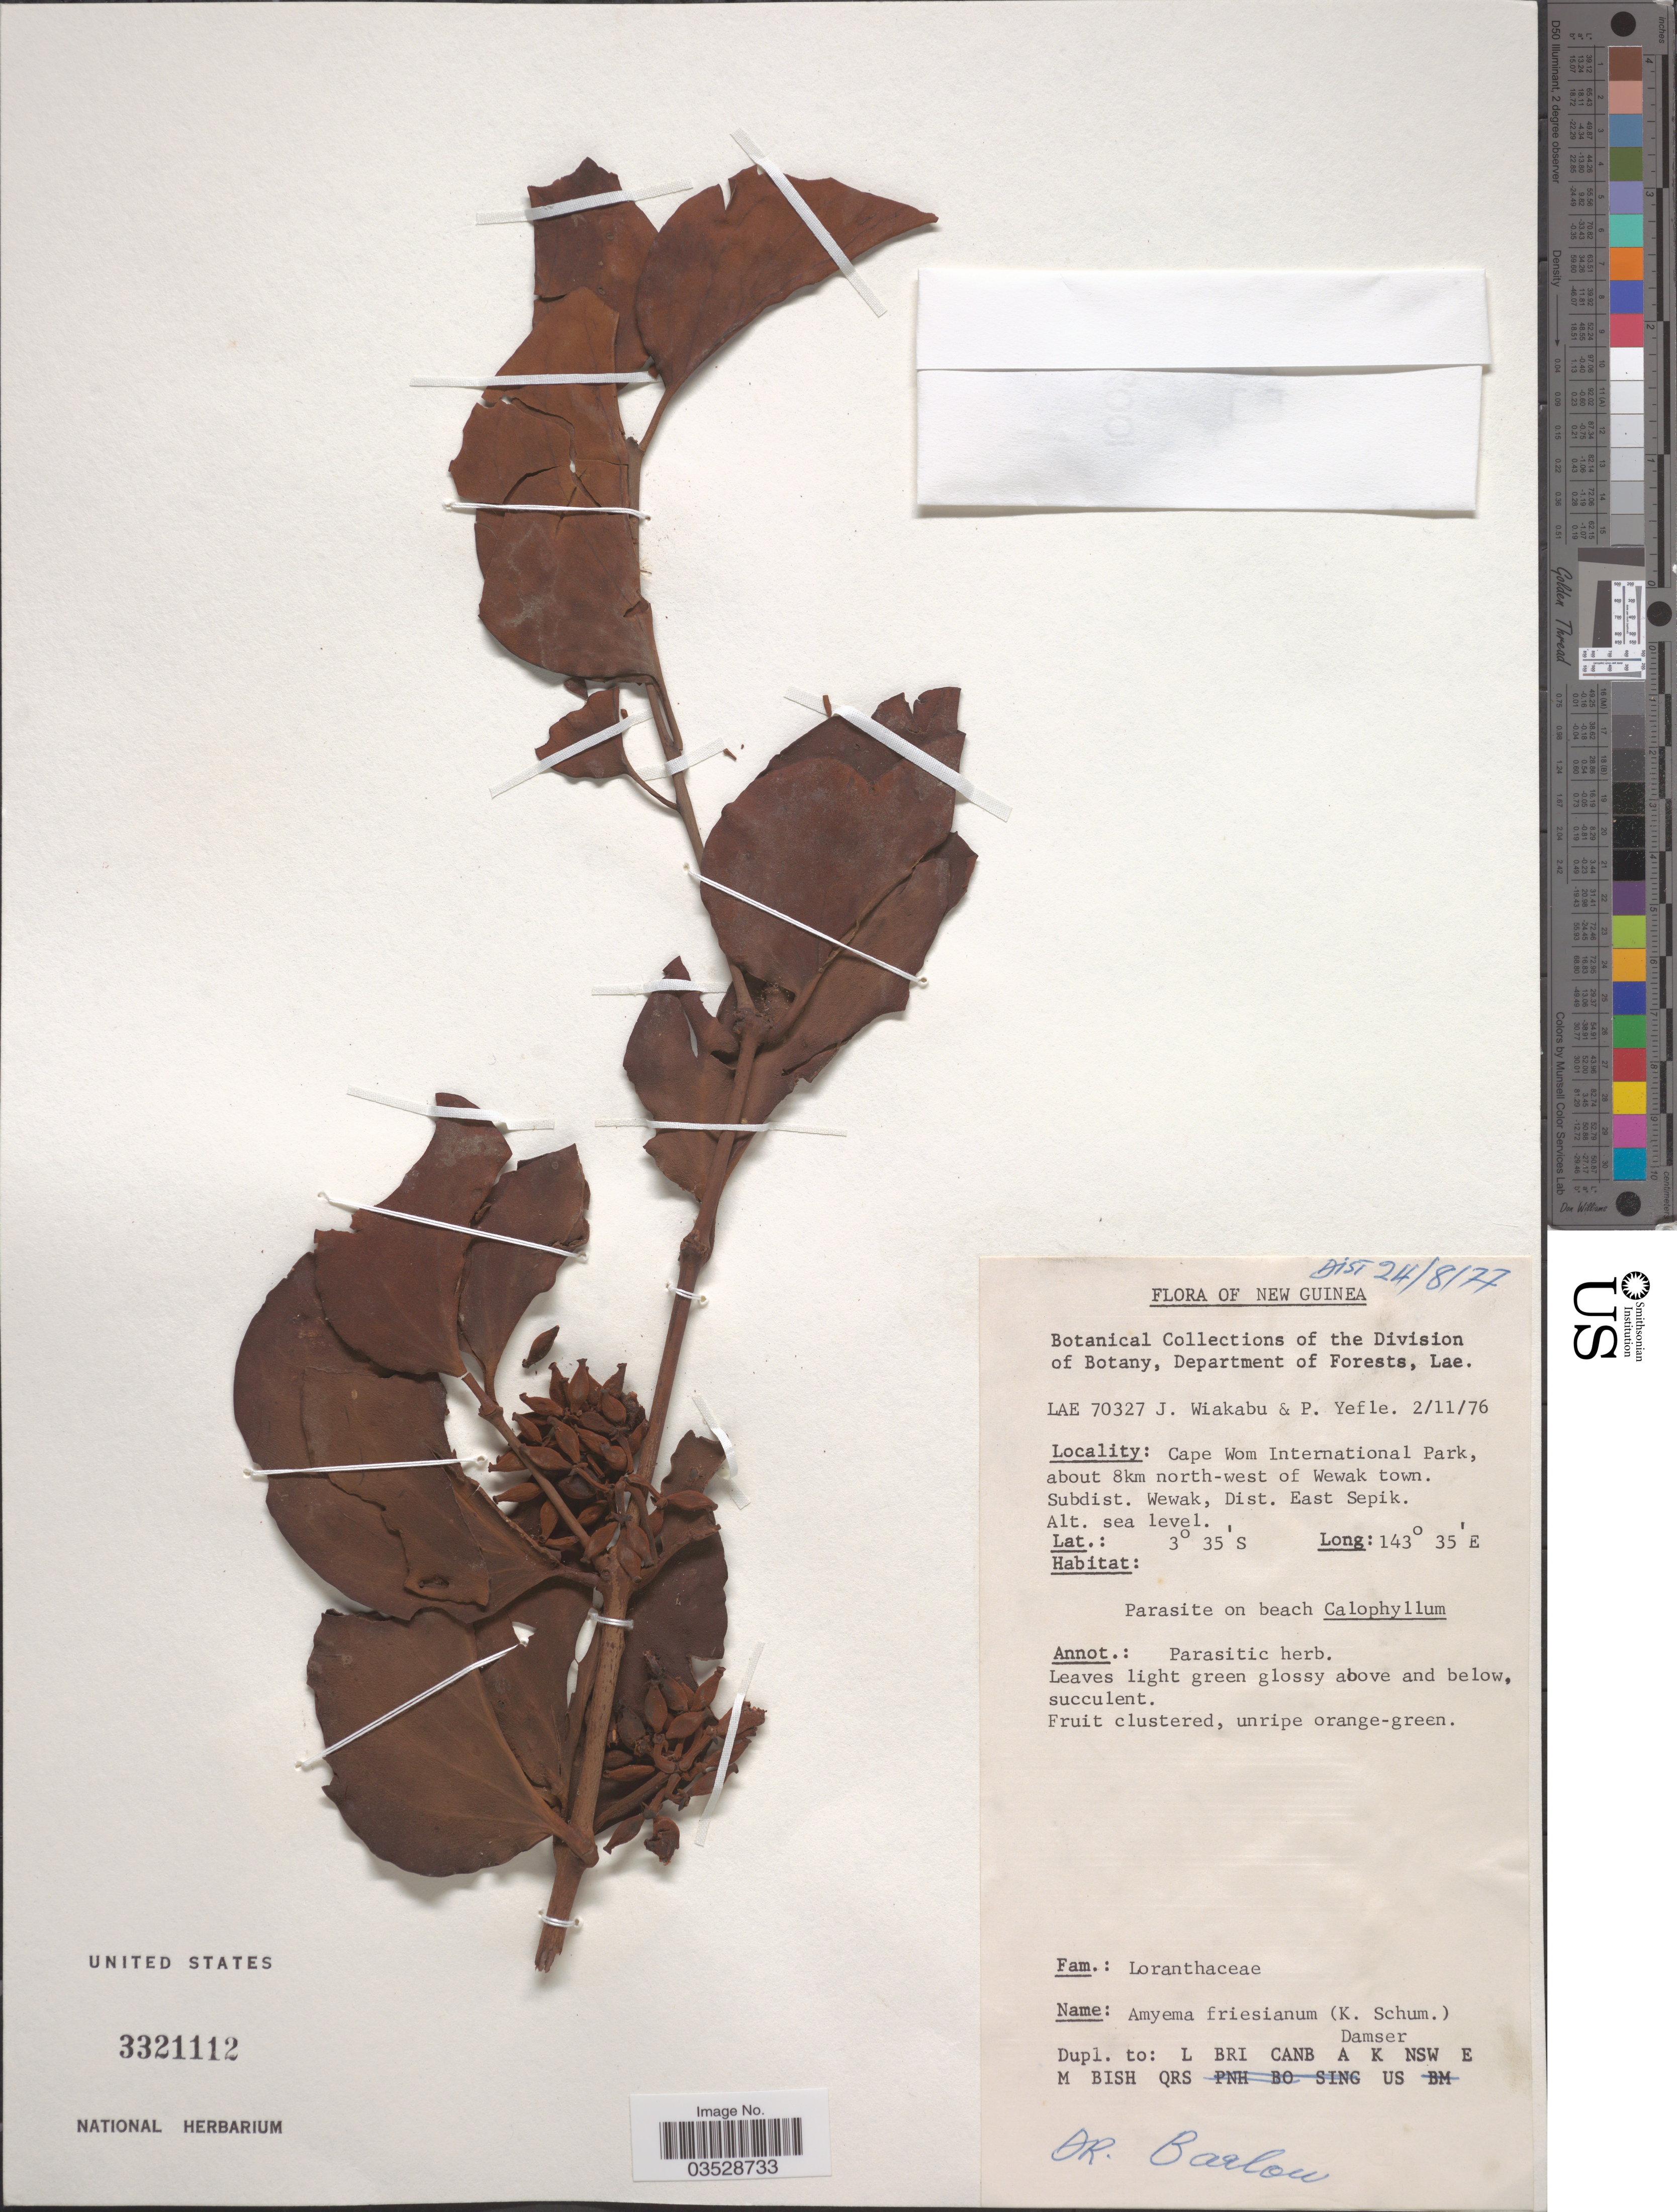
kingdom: Plantae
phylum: Tracheophyta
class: Magnoliopsida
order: Santalales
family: Loranthaceae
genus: Amyema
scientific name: Amyema friesiana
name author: (K. Schum.) Danser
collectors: J. Wiakabu & P. Yefle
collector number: LAE 70327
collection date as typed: Transcribed d/m/y: 2/11/76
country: Papua New Guinea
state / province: East Sepik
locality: New Guinea. Cape Wom International Park, about 8km north-west of Wewak town. Subdist. Wewak, Dist. East Sepik.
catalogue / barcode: US 3321112